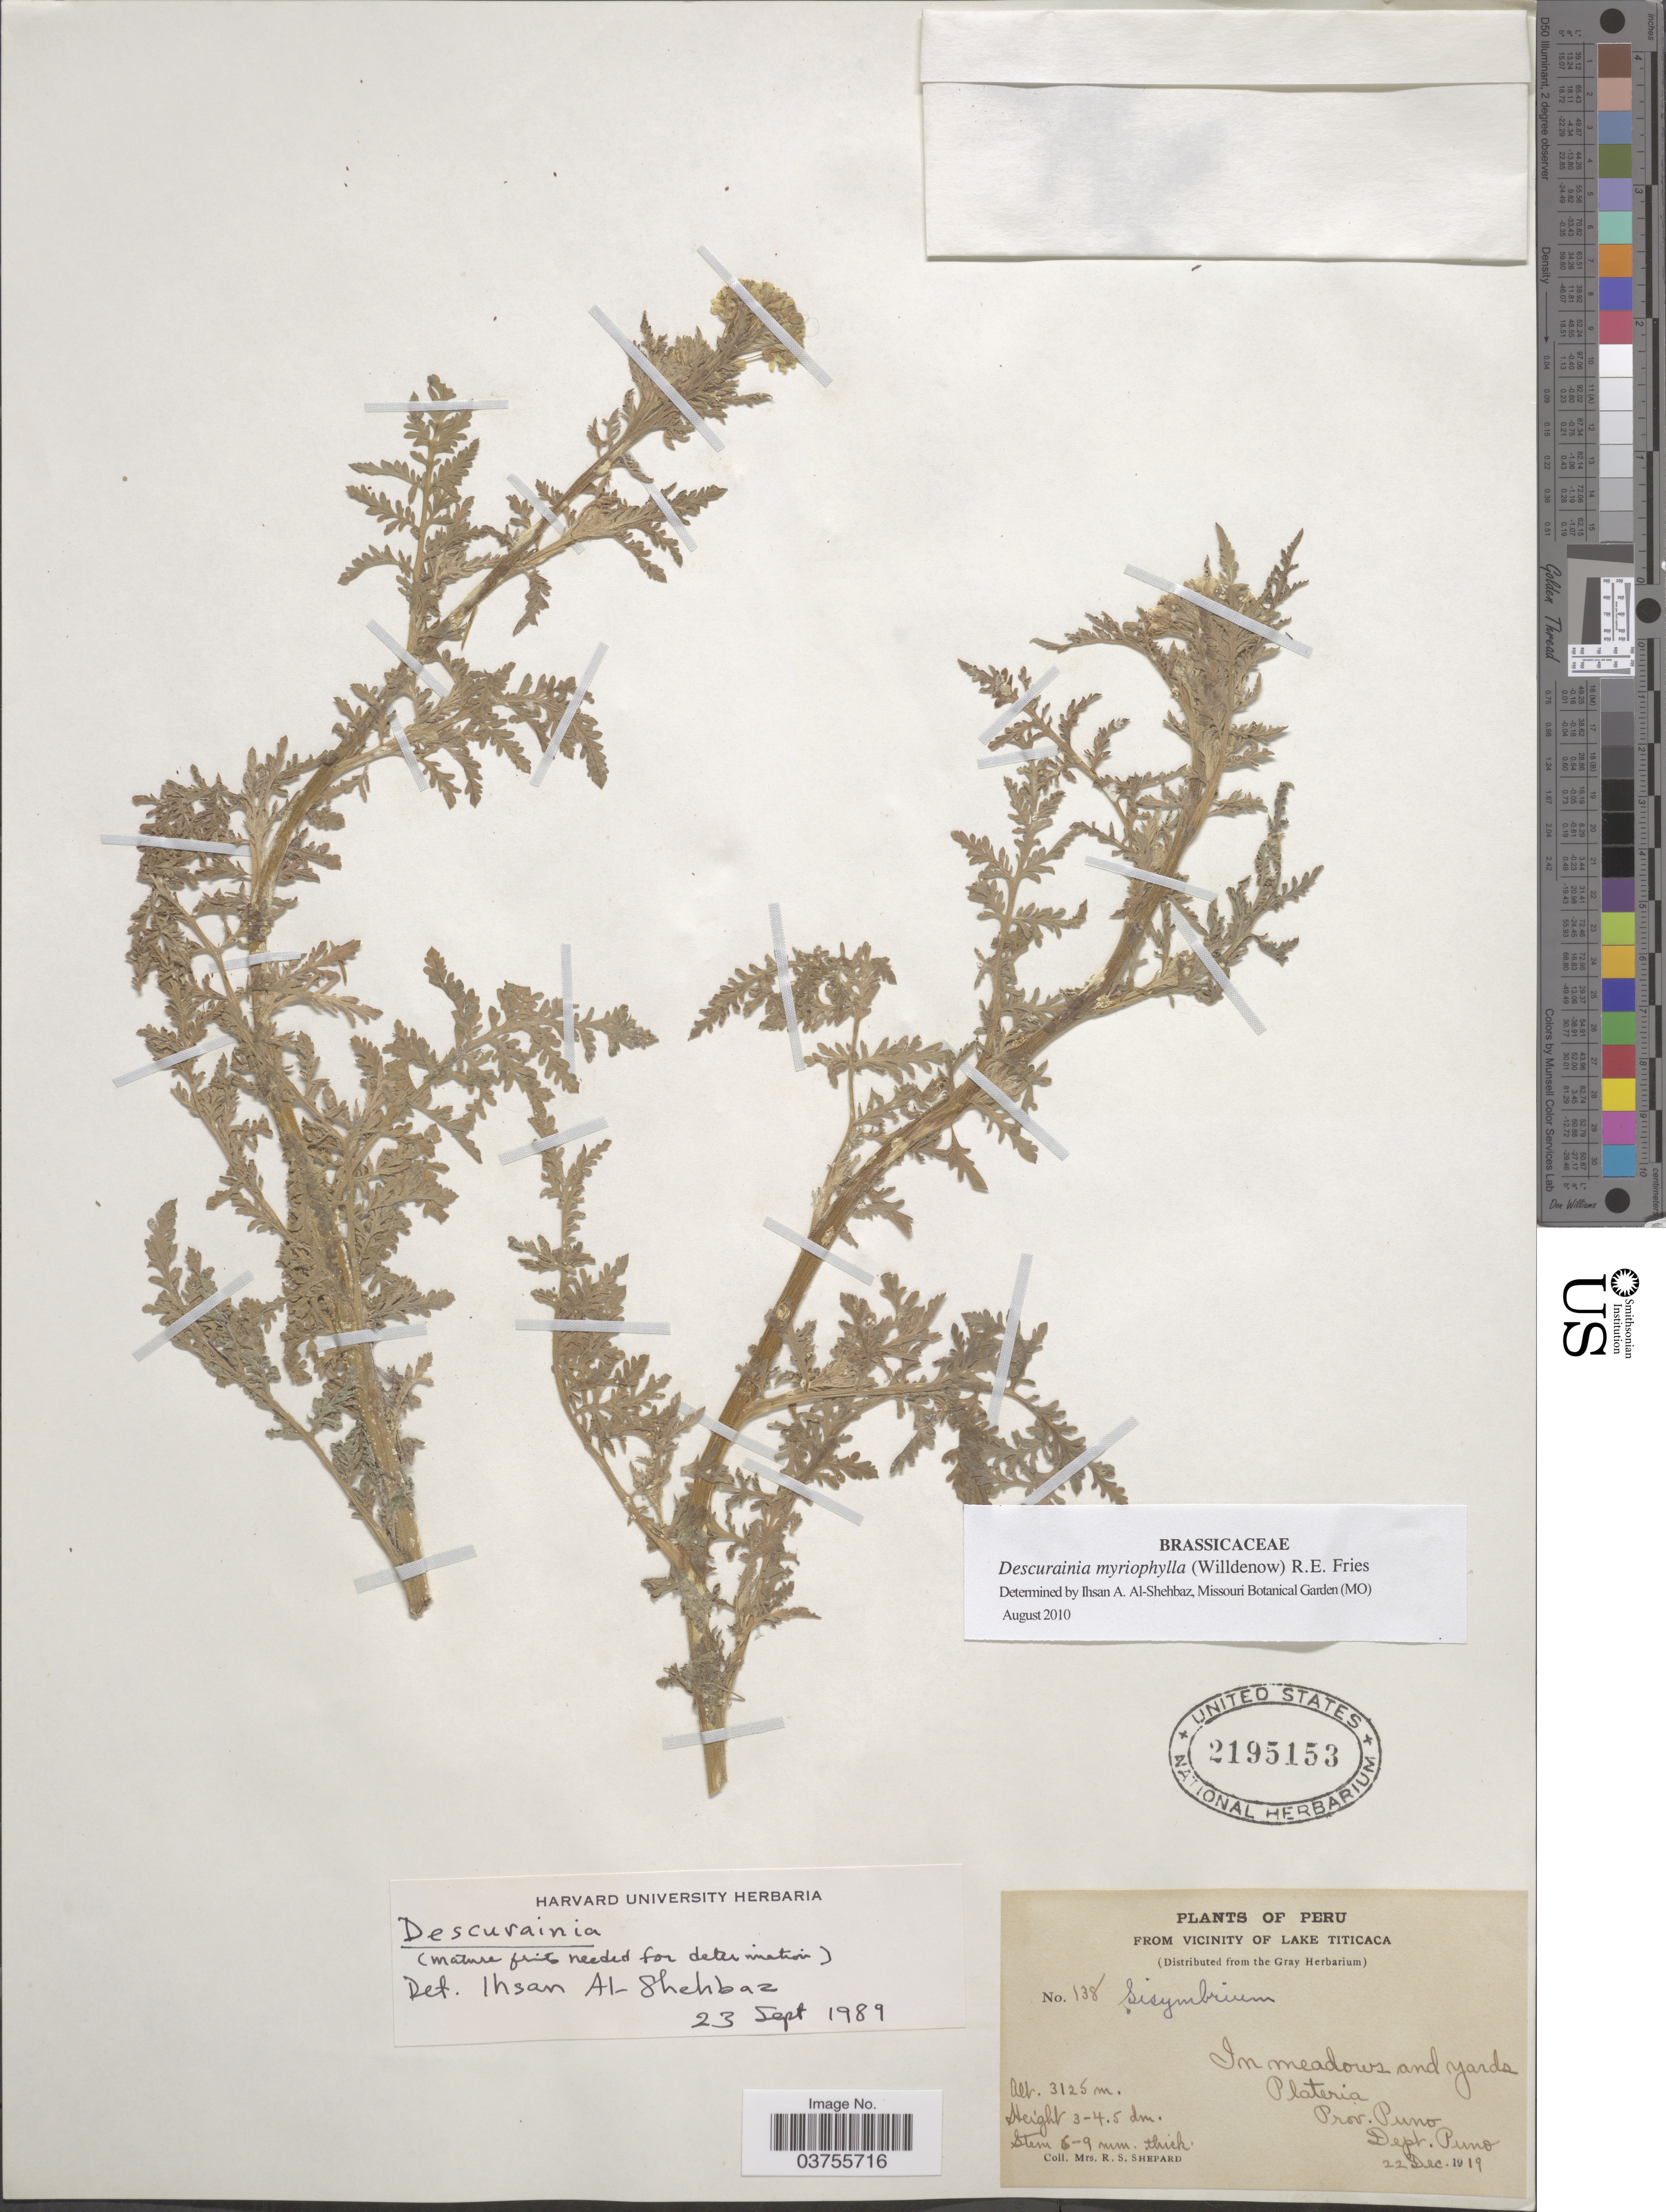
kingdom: Plantae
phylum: Tracheophyta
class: Magnoliopsida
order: Brassicales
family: Brassicaceae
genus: Descurainia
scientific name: Descurainia myriophylla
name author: (Willd.) R.E. Fr.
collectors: R. Shepard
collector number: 138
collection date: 1919-12-22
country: Peru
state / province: Puno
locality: Vicinity of Lake Titicaca. Plateria, Dept. Puno.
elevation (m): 3125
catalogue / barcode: US 2195153